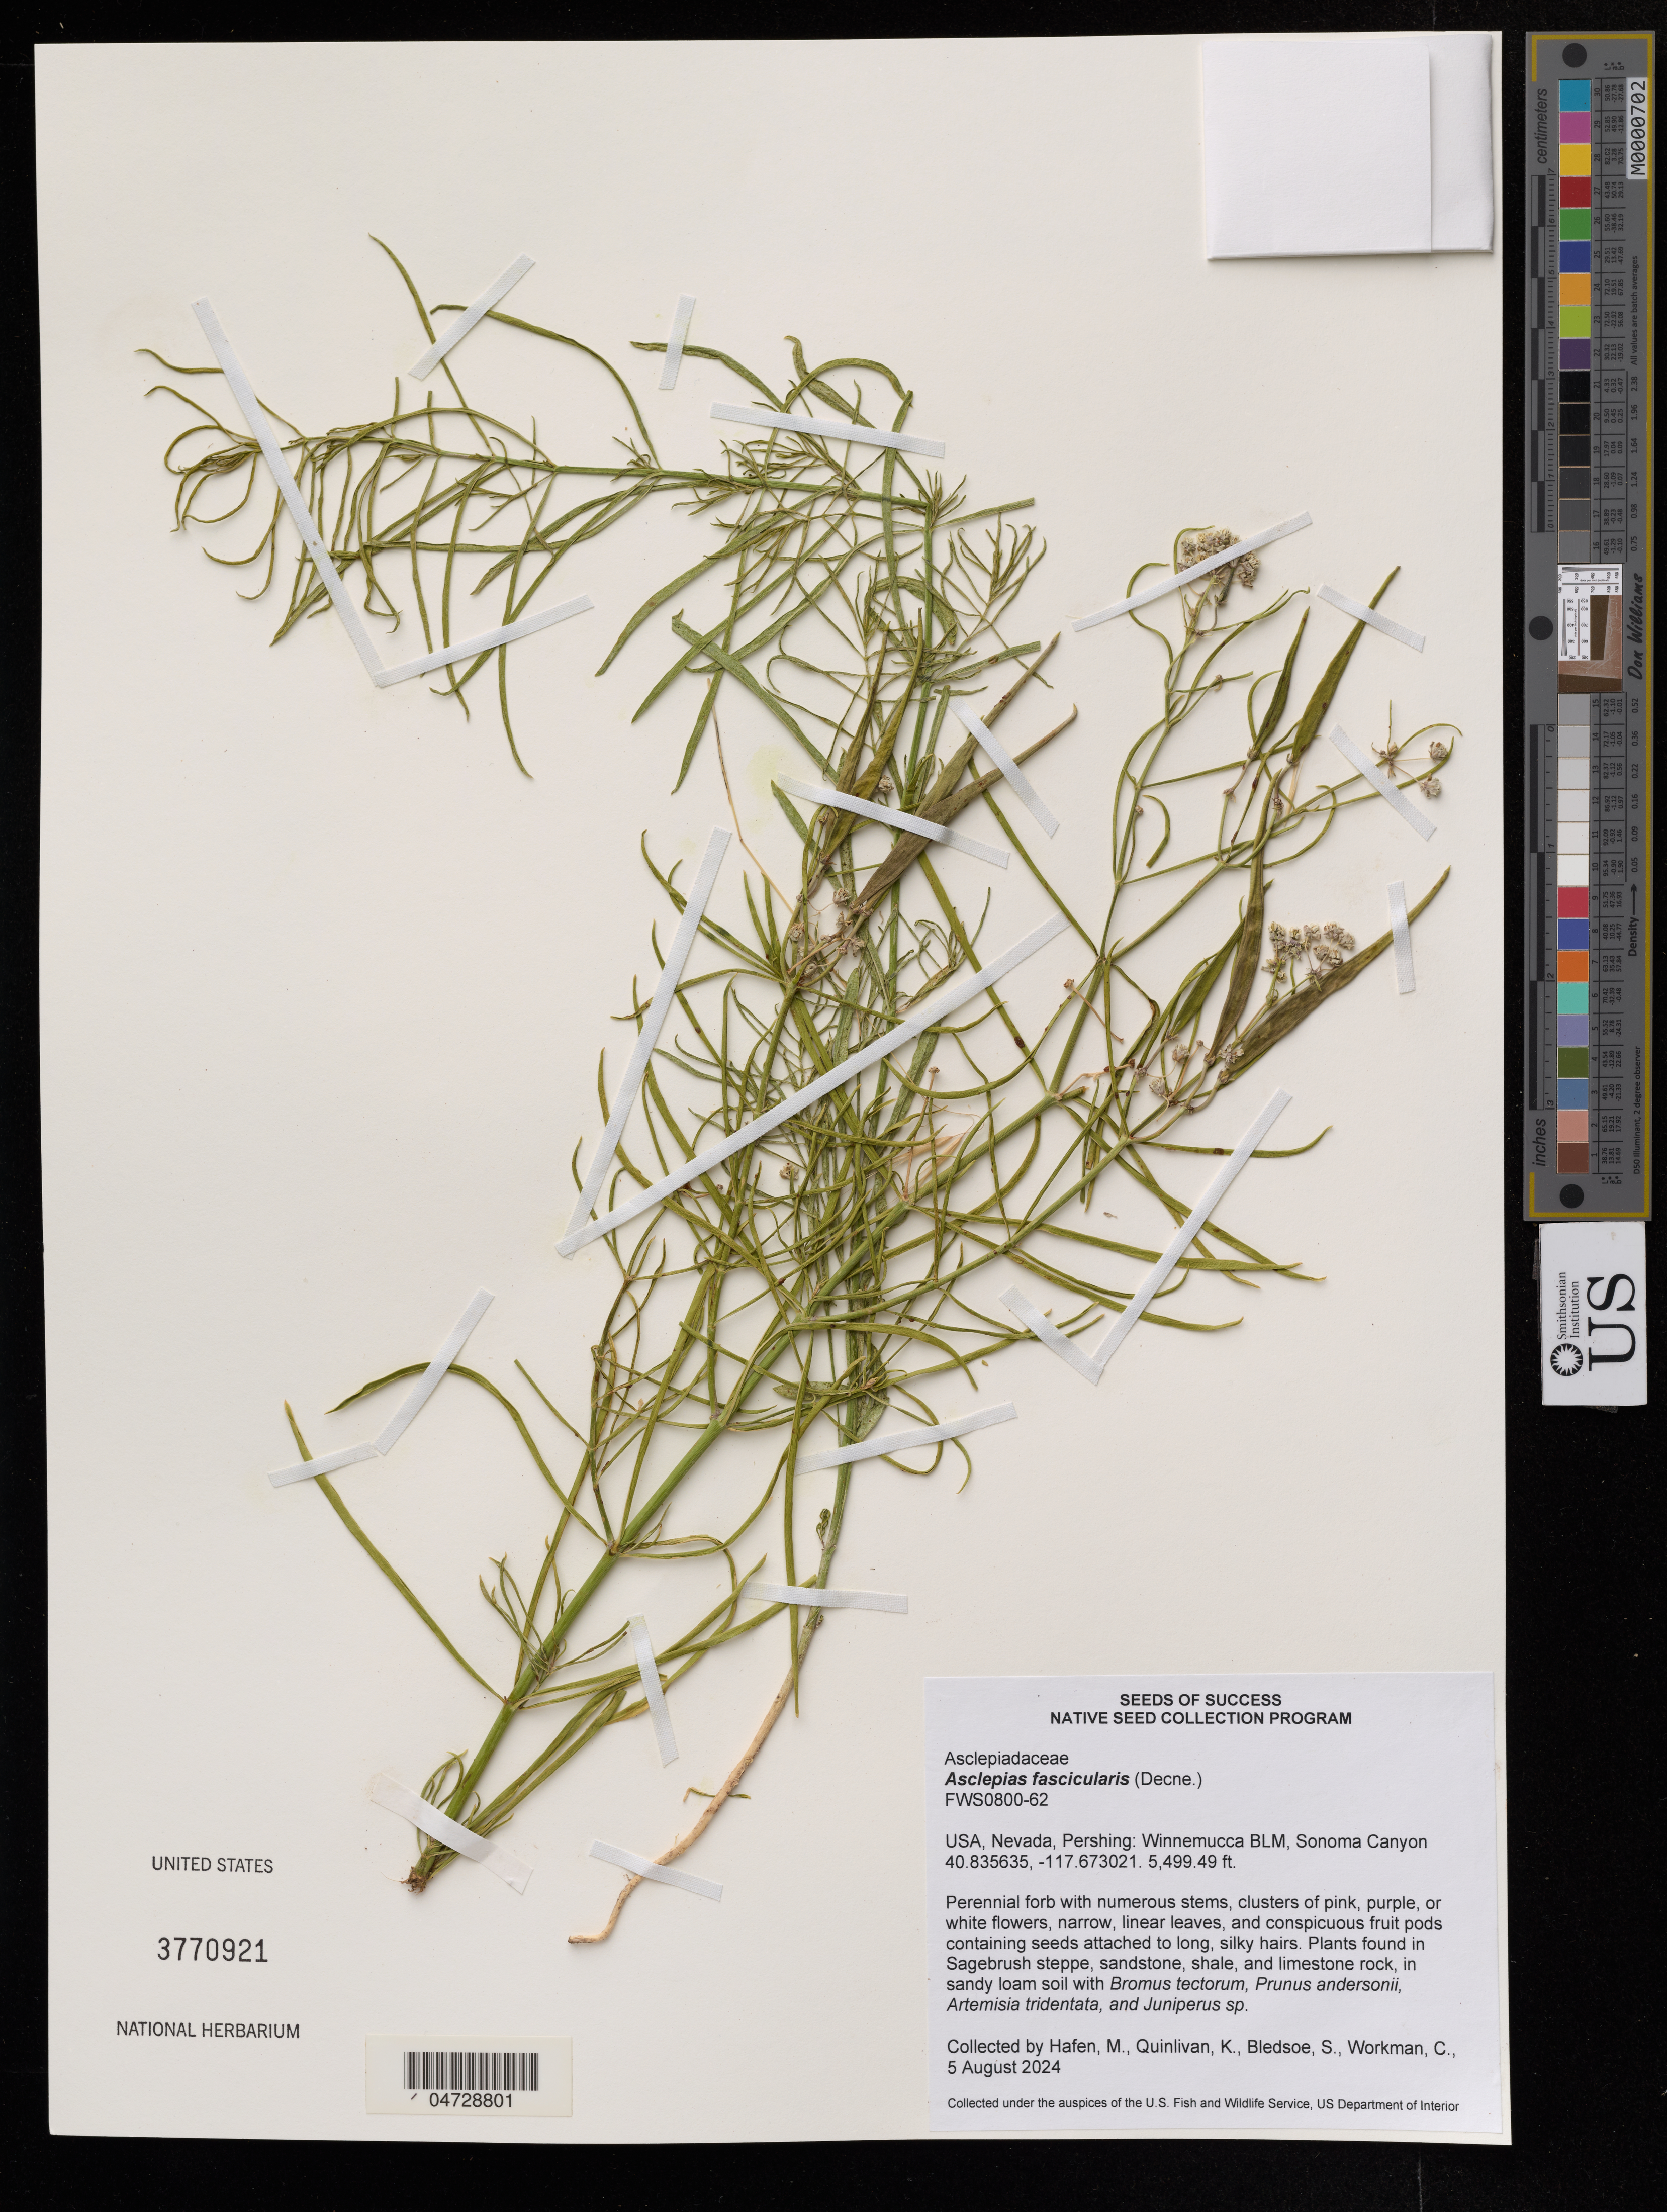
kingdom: Plantae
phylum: Tracheophyta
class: Magnoliopsida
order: Gentianales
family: Apocynaceae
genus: Asclepias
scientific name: Asclepias fascicularis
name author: Decne.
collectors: M. Hafen, K. Quinlivan & S. Bledsoe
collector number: FWS0800-62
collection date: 2024-08-05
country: United States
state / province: Nevada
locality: Pershing: Winnemucca BLM, Sonoma Canyon.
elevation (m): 1676.24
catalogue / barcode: US 3770921